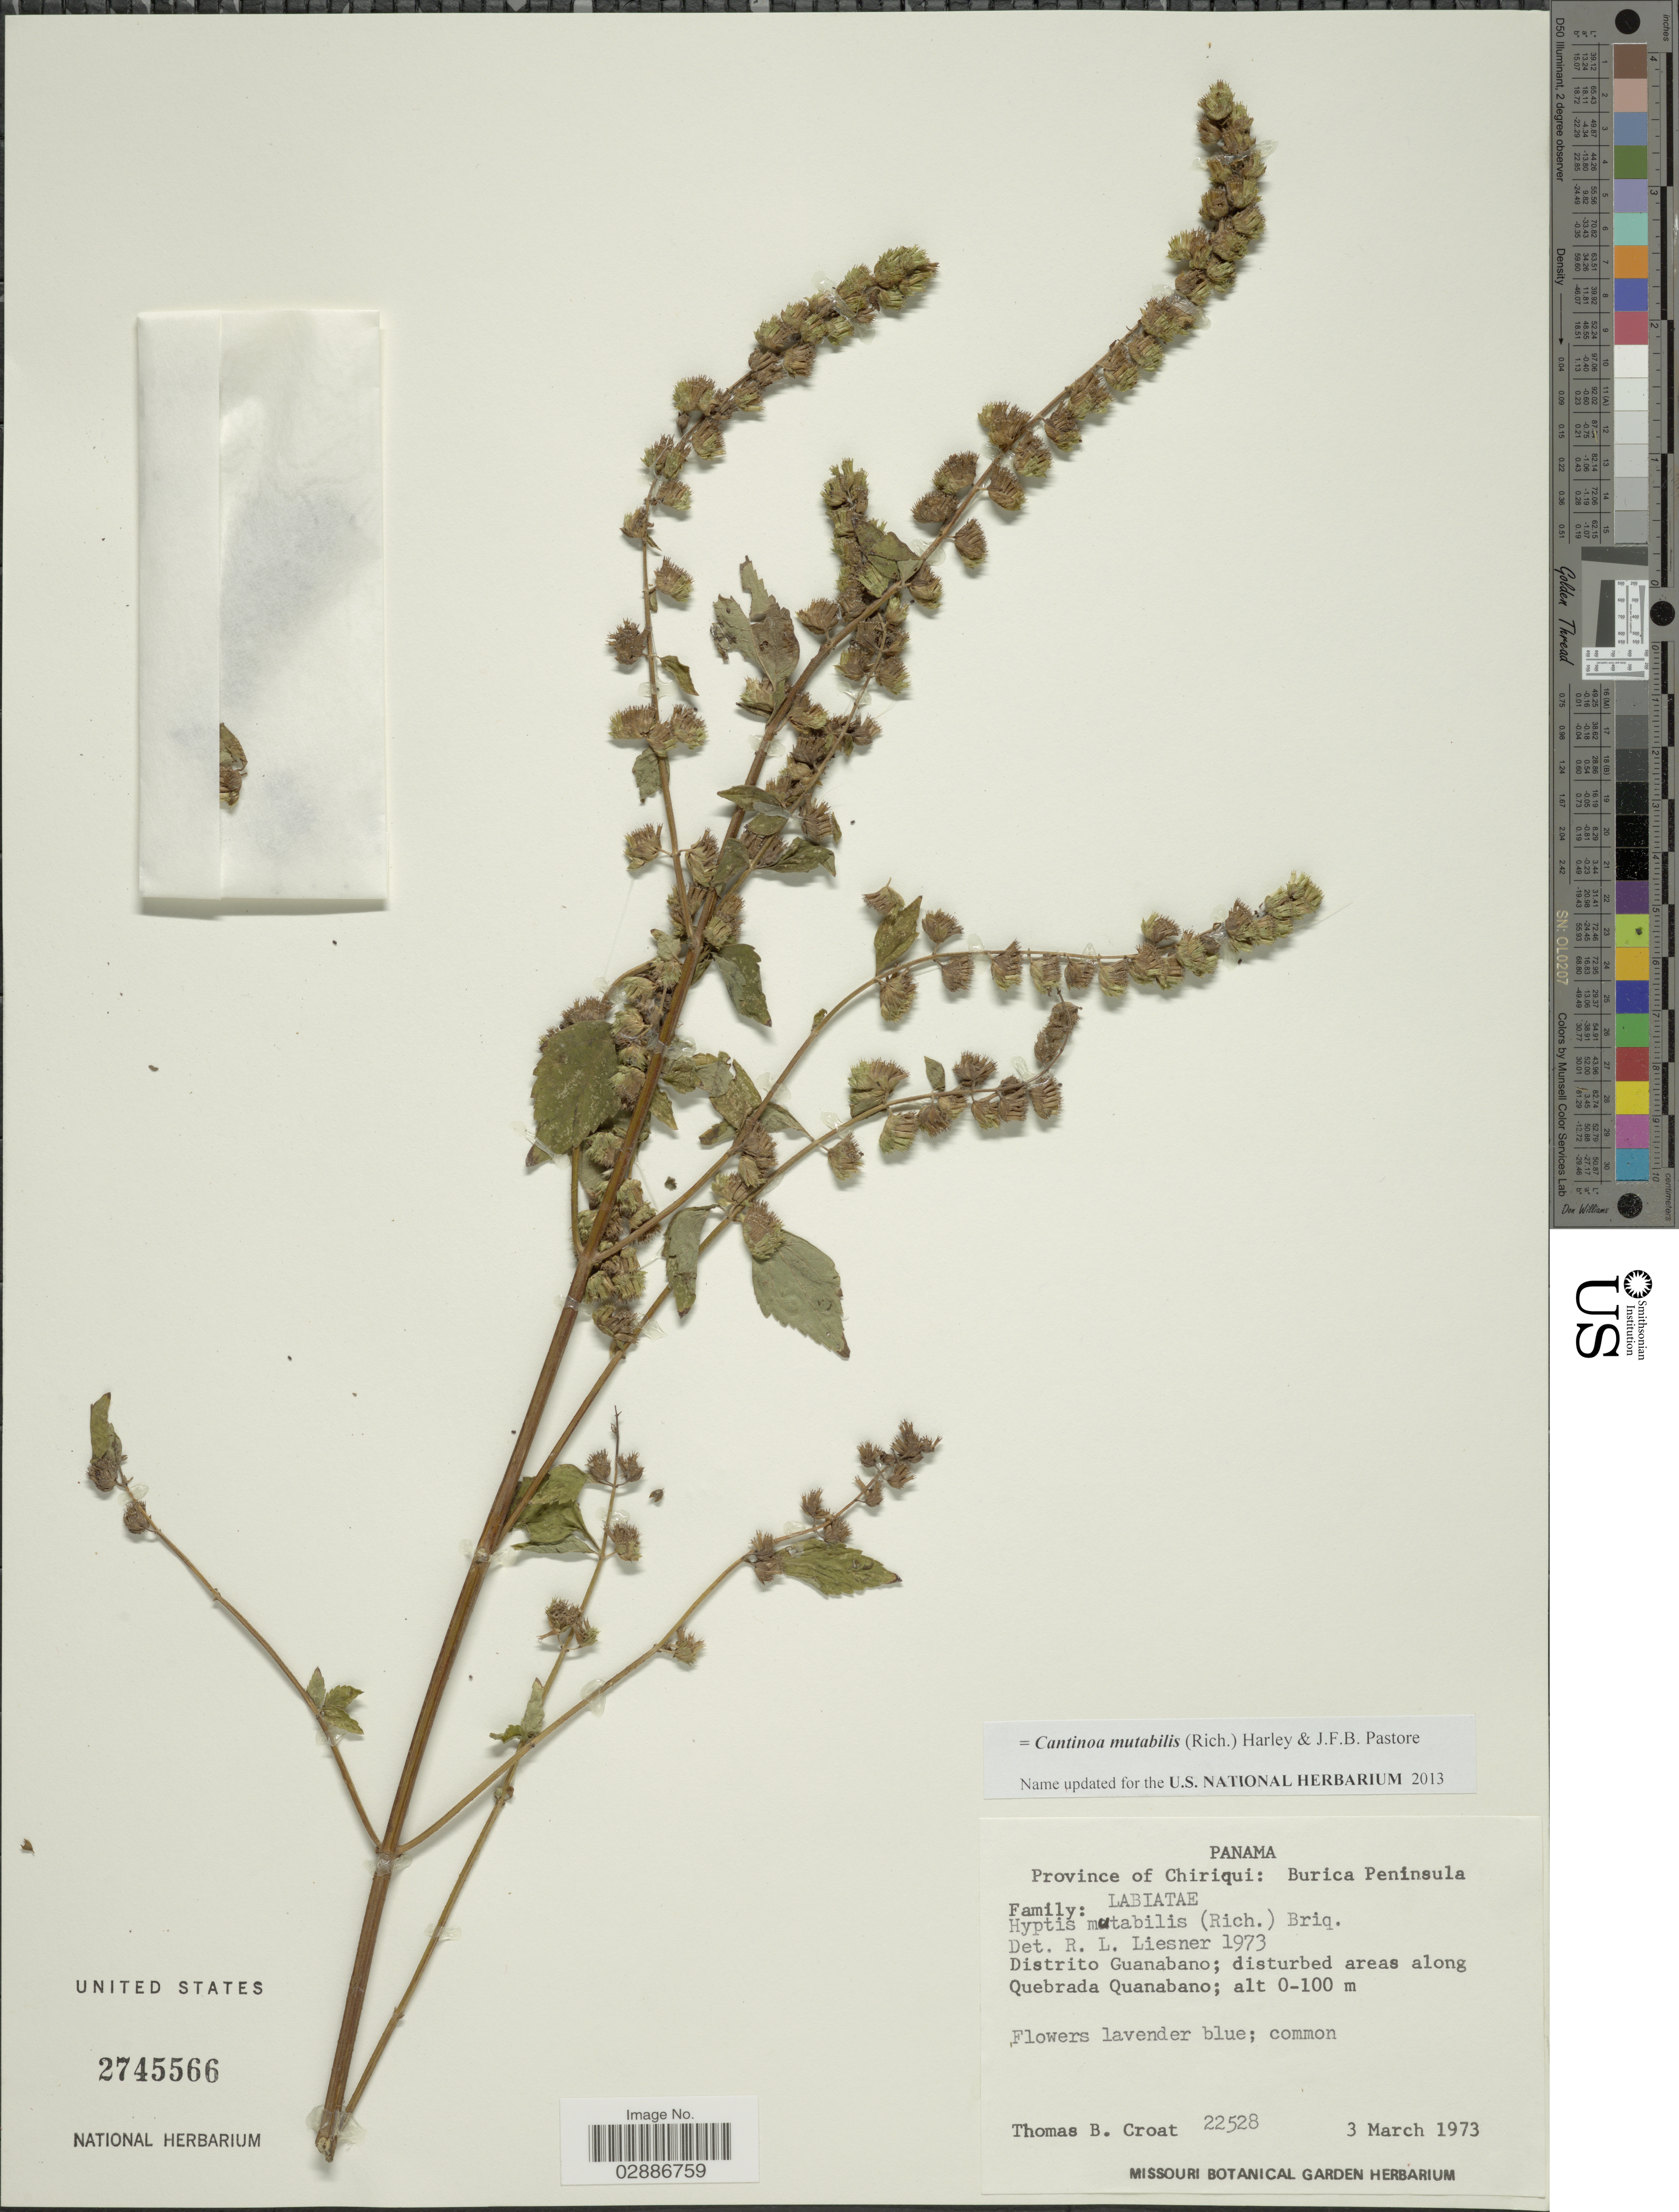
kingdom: Plantae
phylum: Tracheophyta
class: Magnoliopsida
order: Lamiales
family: Lamiaceae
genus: Cantinoa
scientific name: Cantinoa mutabilis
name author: (Rich.) Harley & J.F.B. Pastore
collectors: T. B. Croat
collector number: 22528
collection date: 1973-03-03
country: Panama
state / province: Chiriqui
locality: Burica Peninsula. Distrito Guanabano; disturbed areas along Quebrada Quanabano.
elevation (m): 0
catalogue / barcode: US 2745566